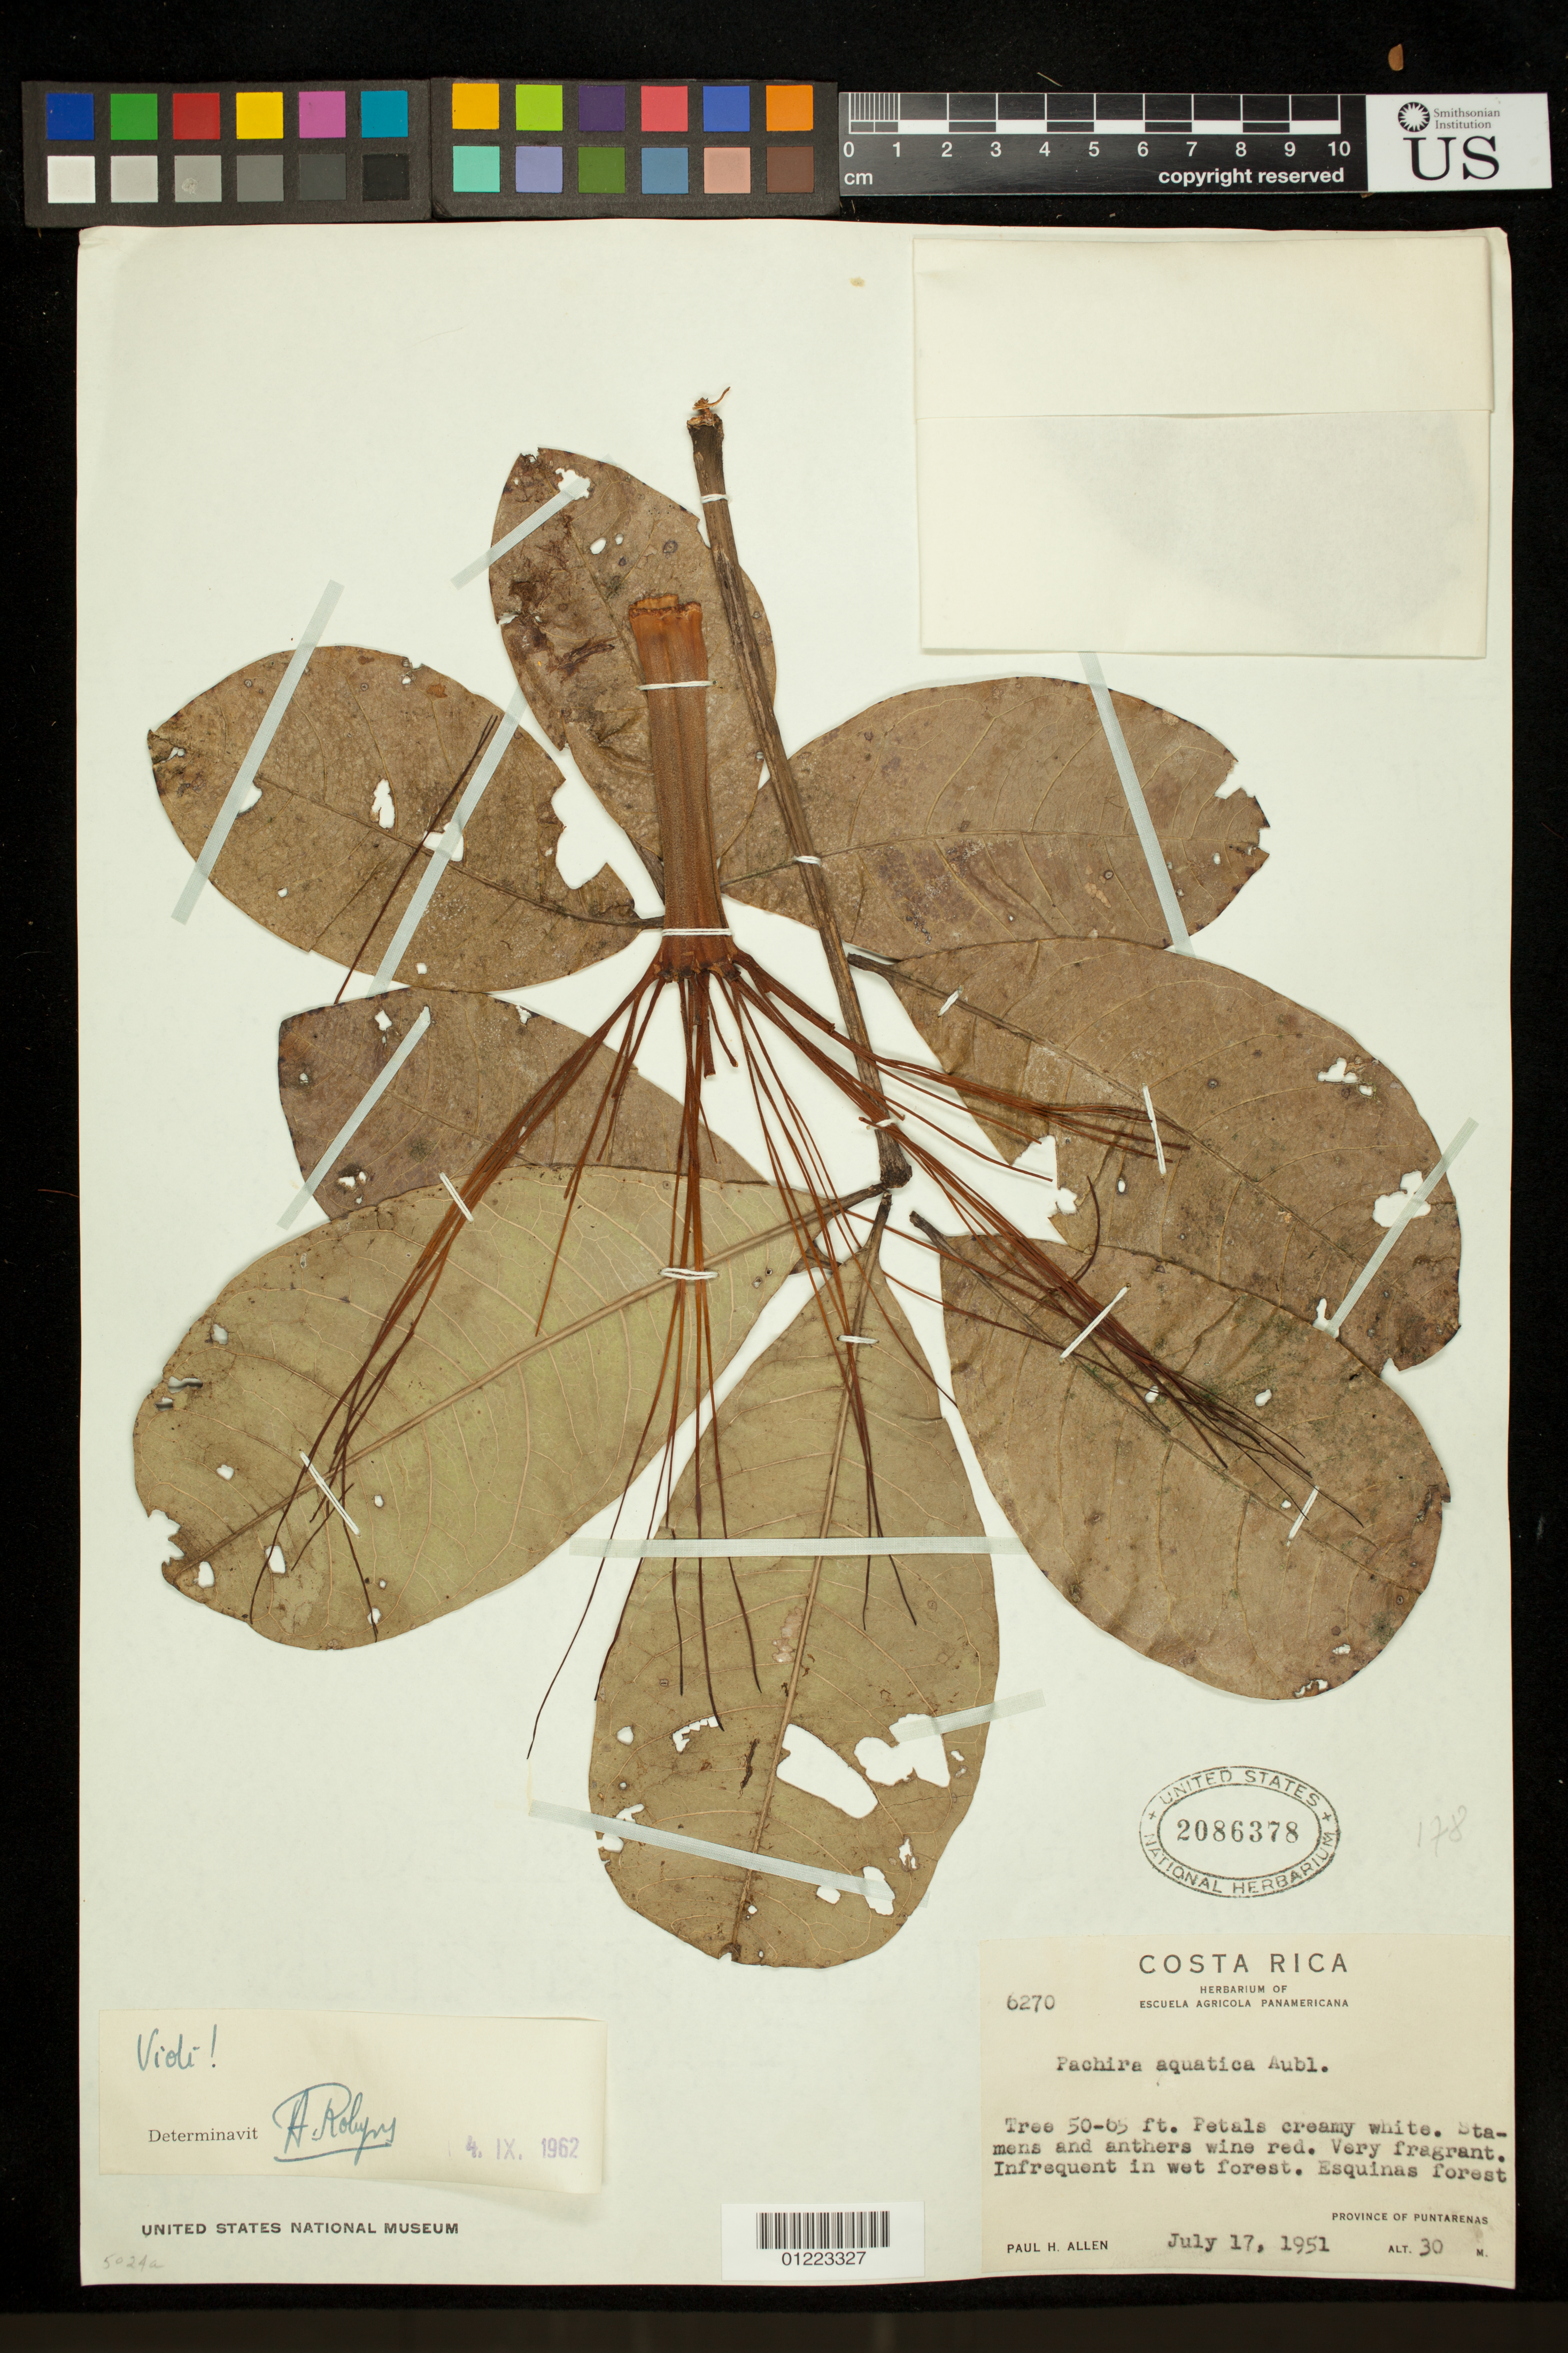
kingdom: Plantae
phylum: Tracheophyta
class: Magnoliopsida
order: Malvales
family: Malvaceae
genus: Pachira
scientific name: Pachira aquatica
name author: Aubl.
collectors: P. H. Allen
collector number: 6270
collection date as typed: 7/17/1951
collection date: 1951-07-17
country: Costa Rica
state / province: Puntarenas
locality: Esquinas forest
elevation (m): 30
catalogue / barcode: US 2086378